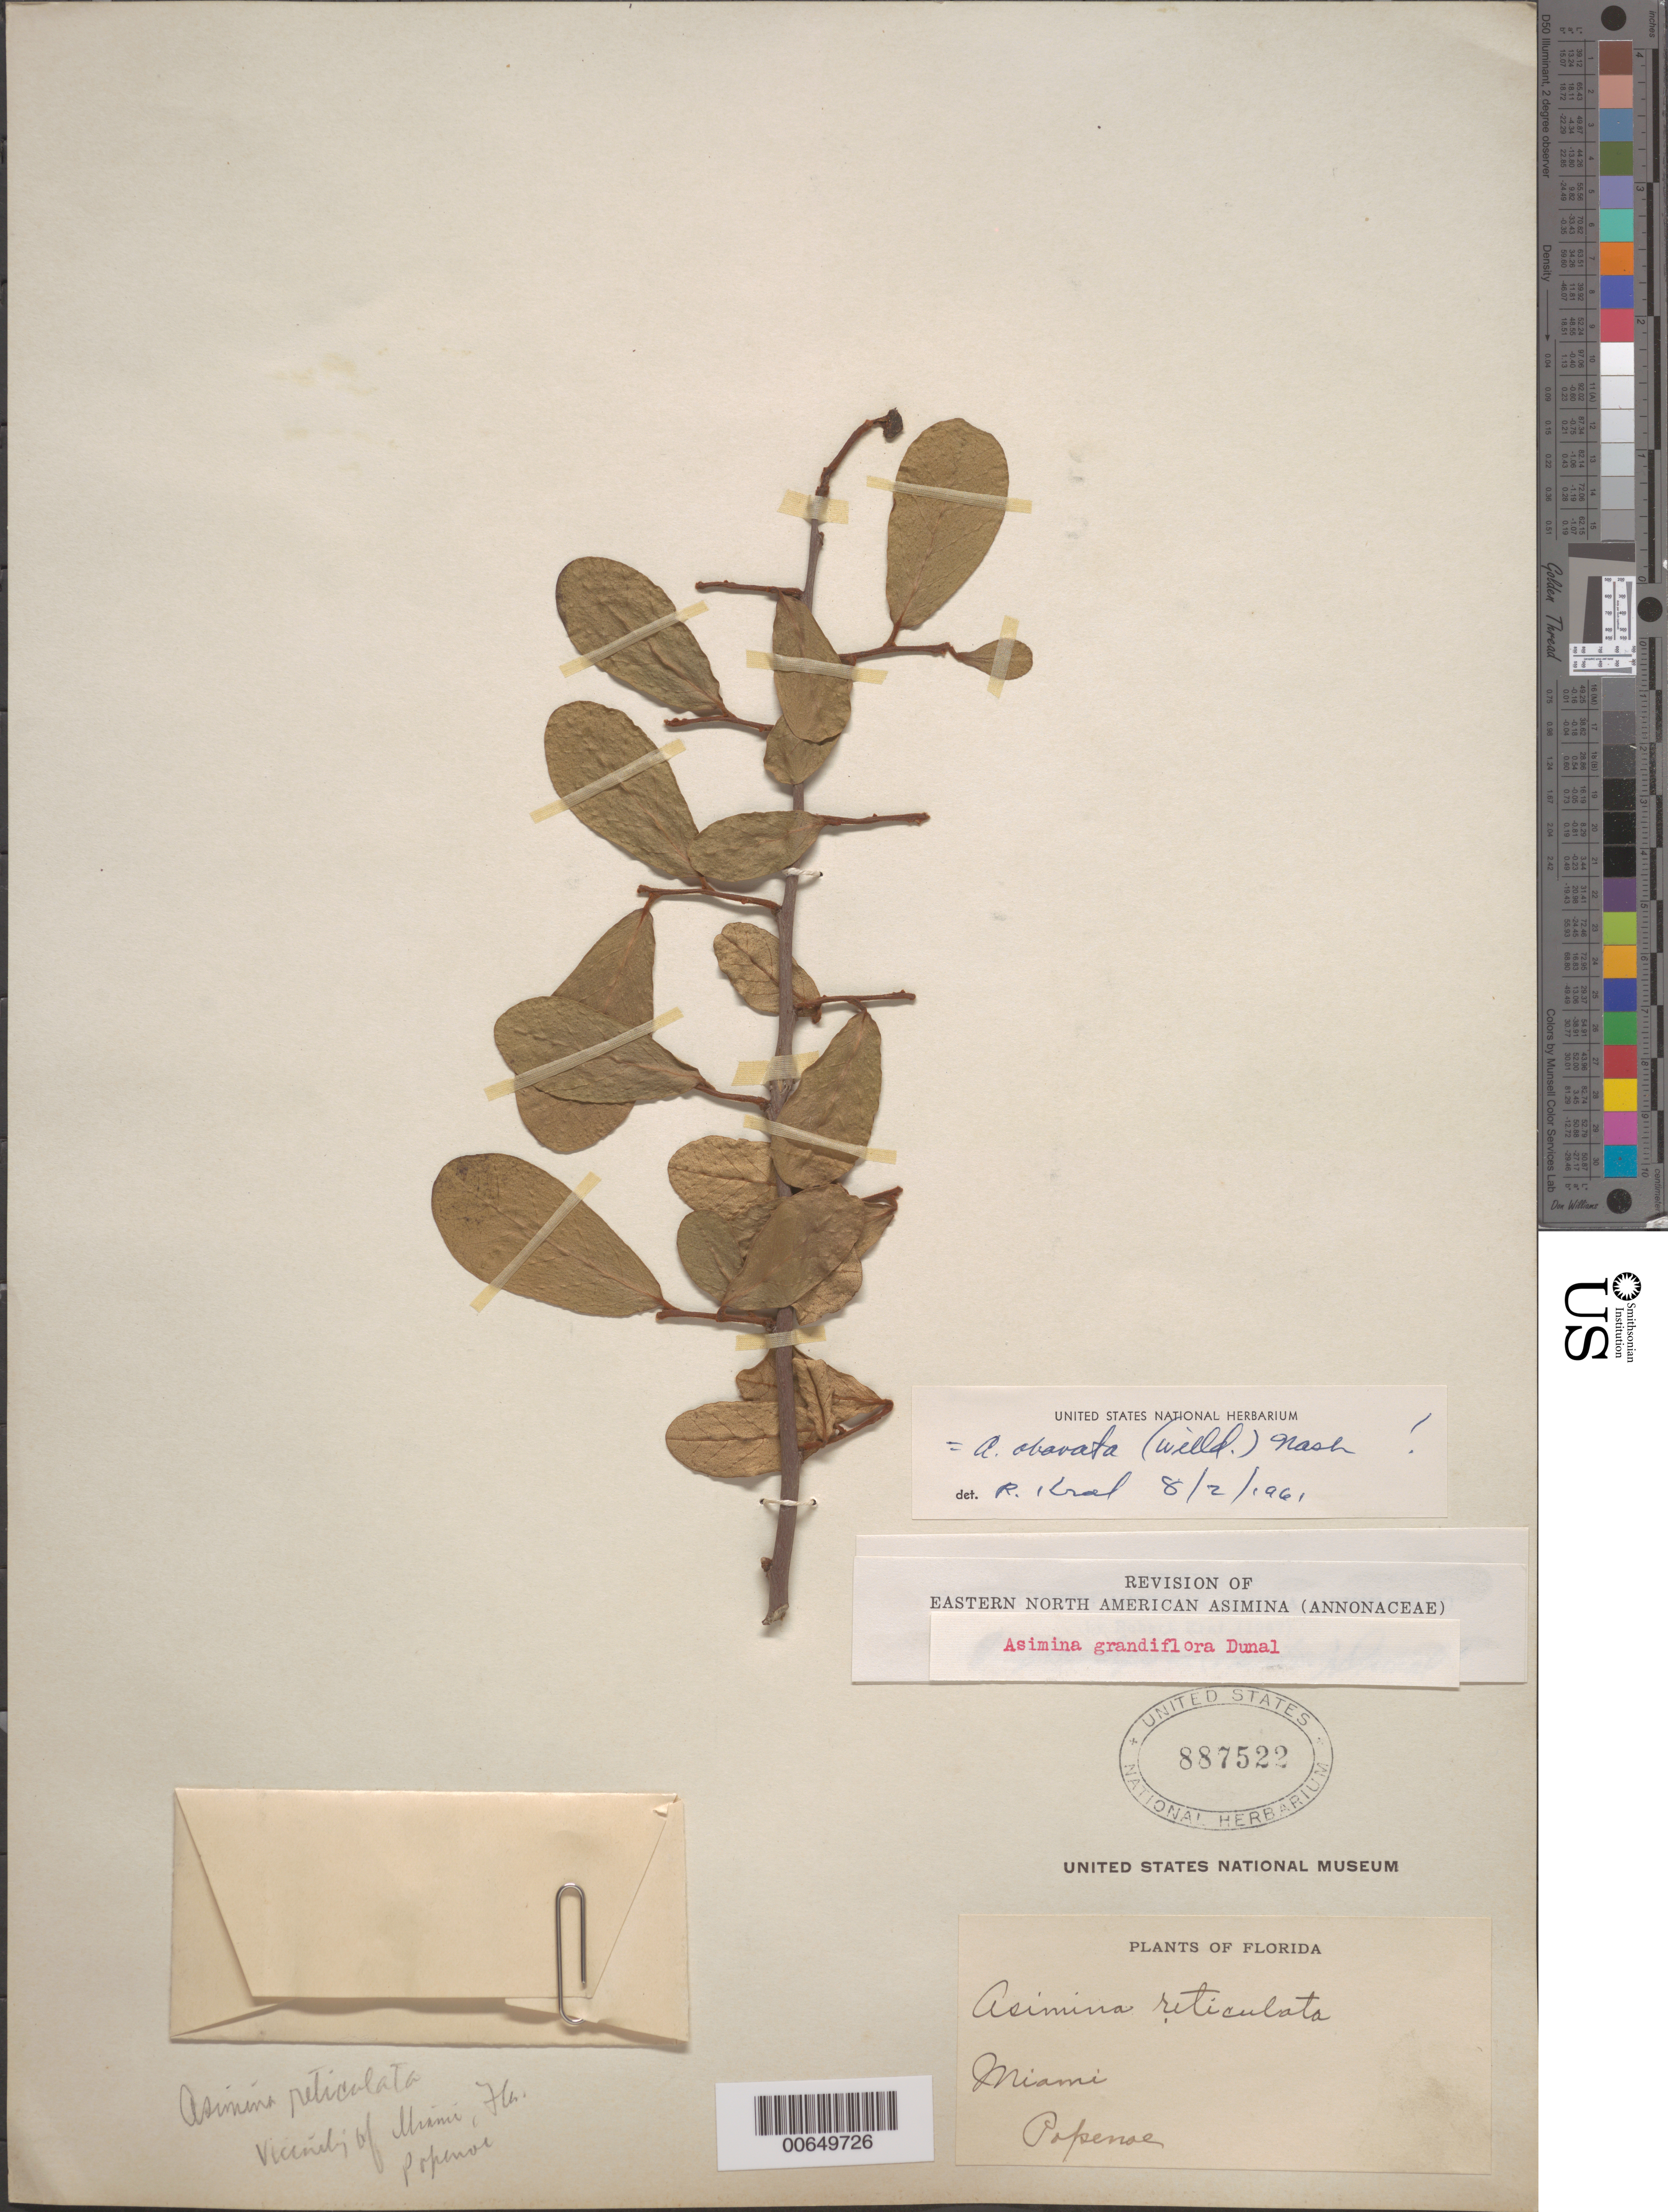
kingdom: Plantae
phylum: Tracheophyta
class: Magnoliopsida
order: Magnoliales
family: Annonaceae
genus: Asimina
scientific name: Asimina obovata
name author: (Willd.) Nash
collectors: J. Popenoe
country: United States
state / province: Florida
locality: Vicinity of Miami.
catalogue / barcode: US 887522